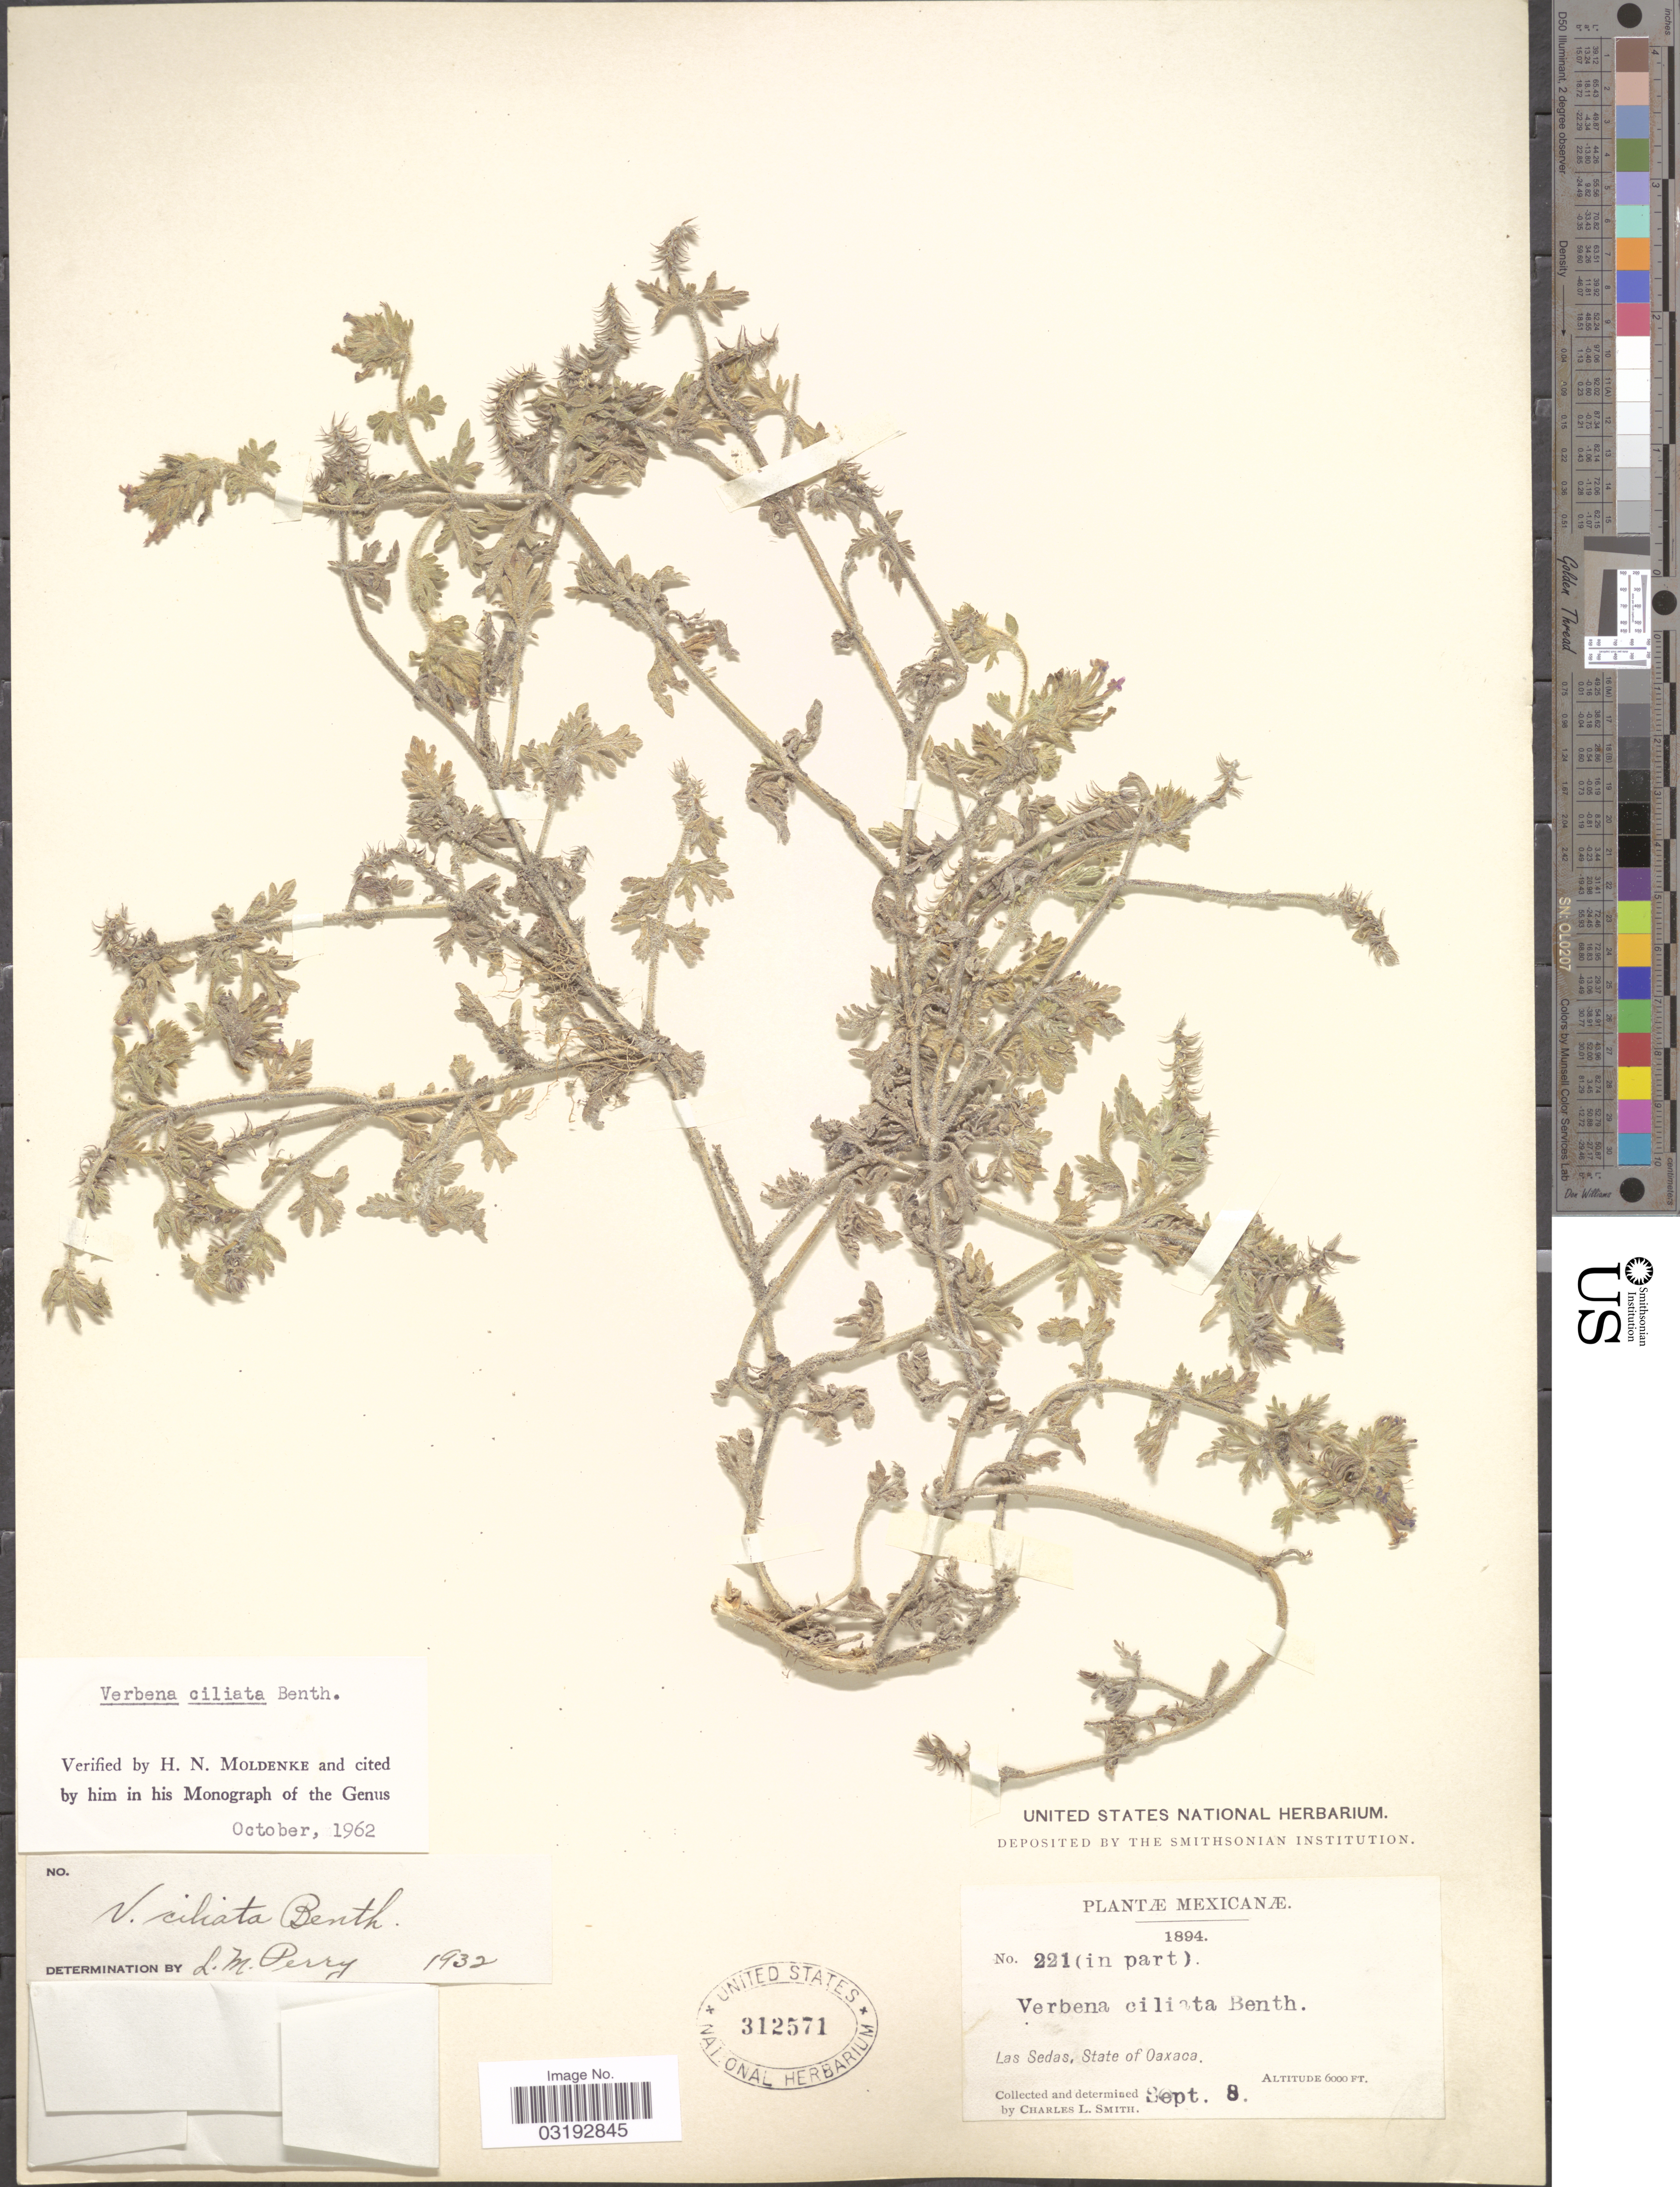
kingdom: Plantae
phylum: Tracheophyta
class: Magnoliopsida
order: Lamiales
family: Verbenaceae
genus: Verbena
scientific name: Verbena ciliata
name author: Benth.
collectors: C. L. Smith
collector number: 221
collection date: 1894-09-08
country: Mexico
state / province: Oaxaca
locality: Las Sedas.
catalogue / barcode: US 312571